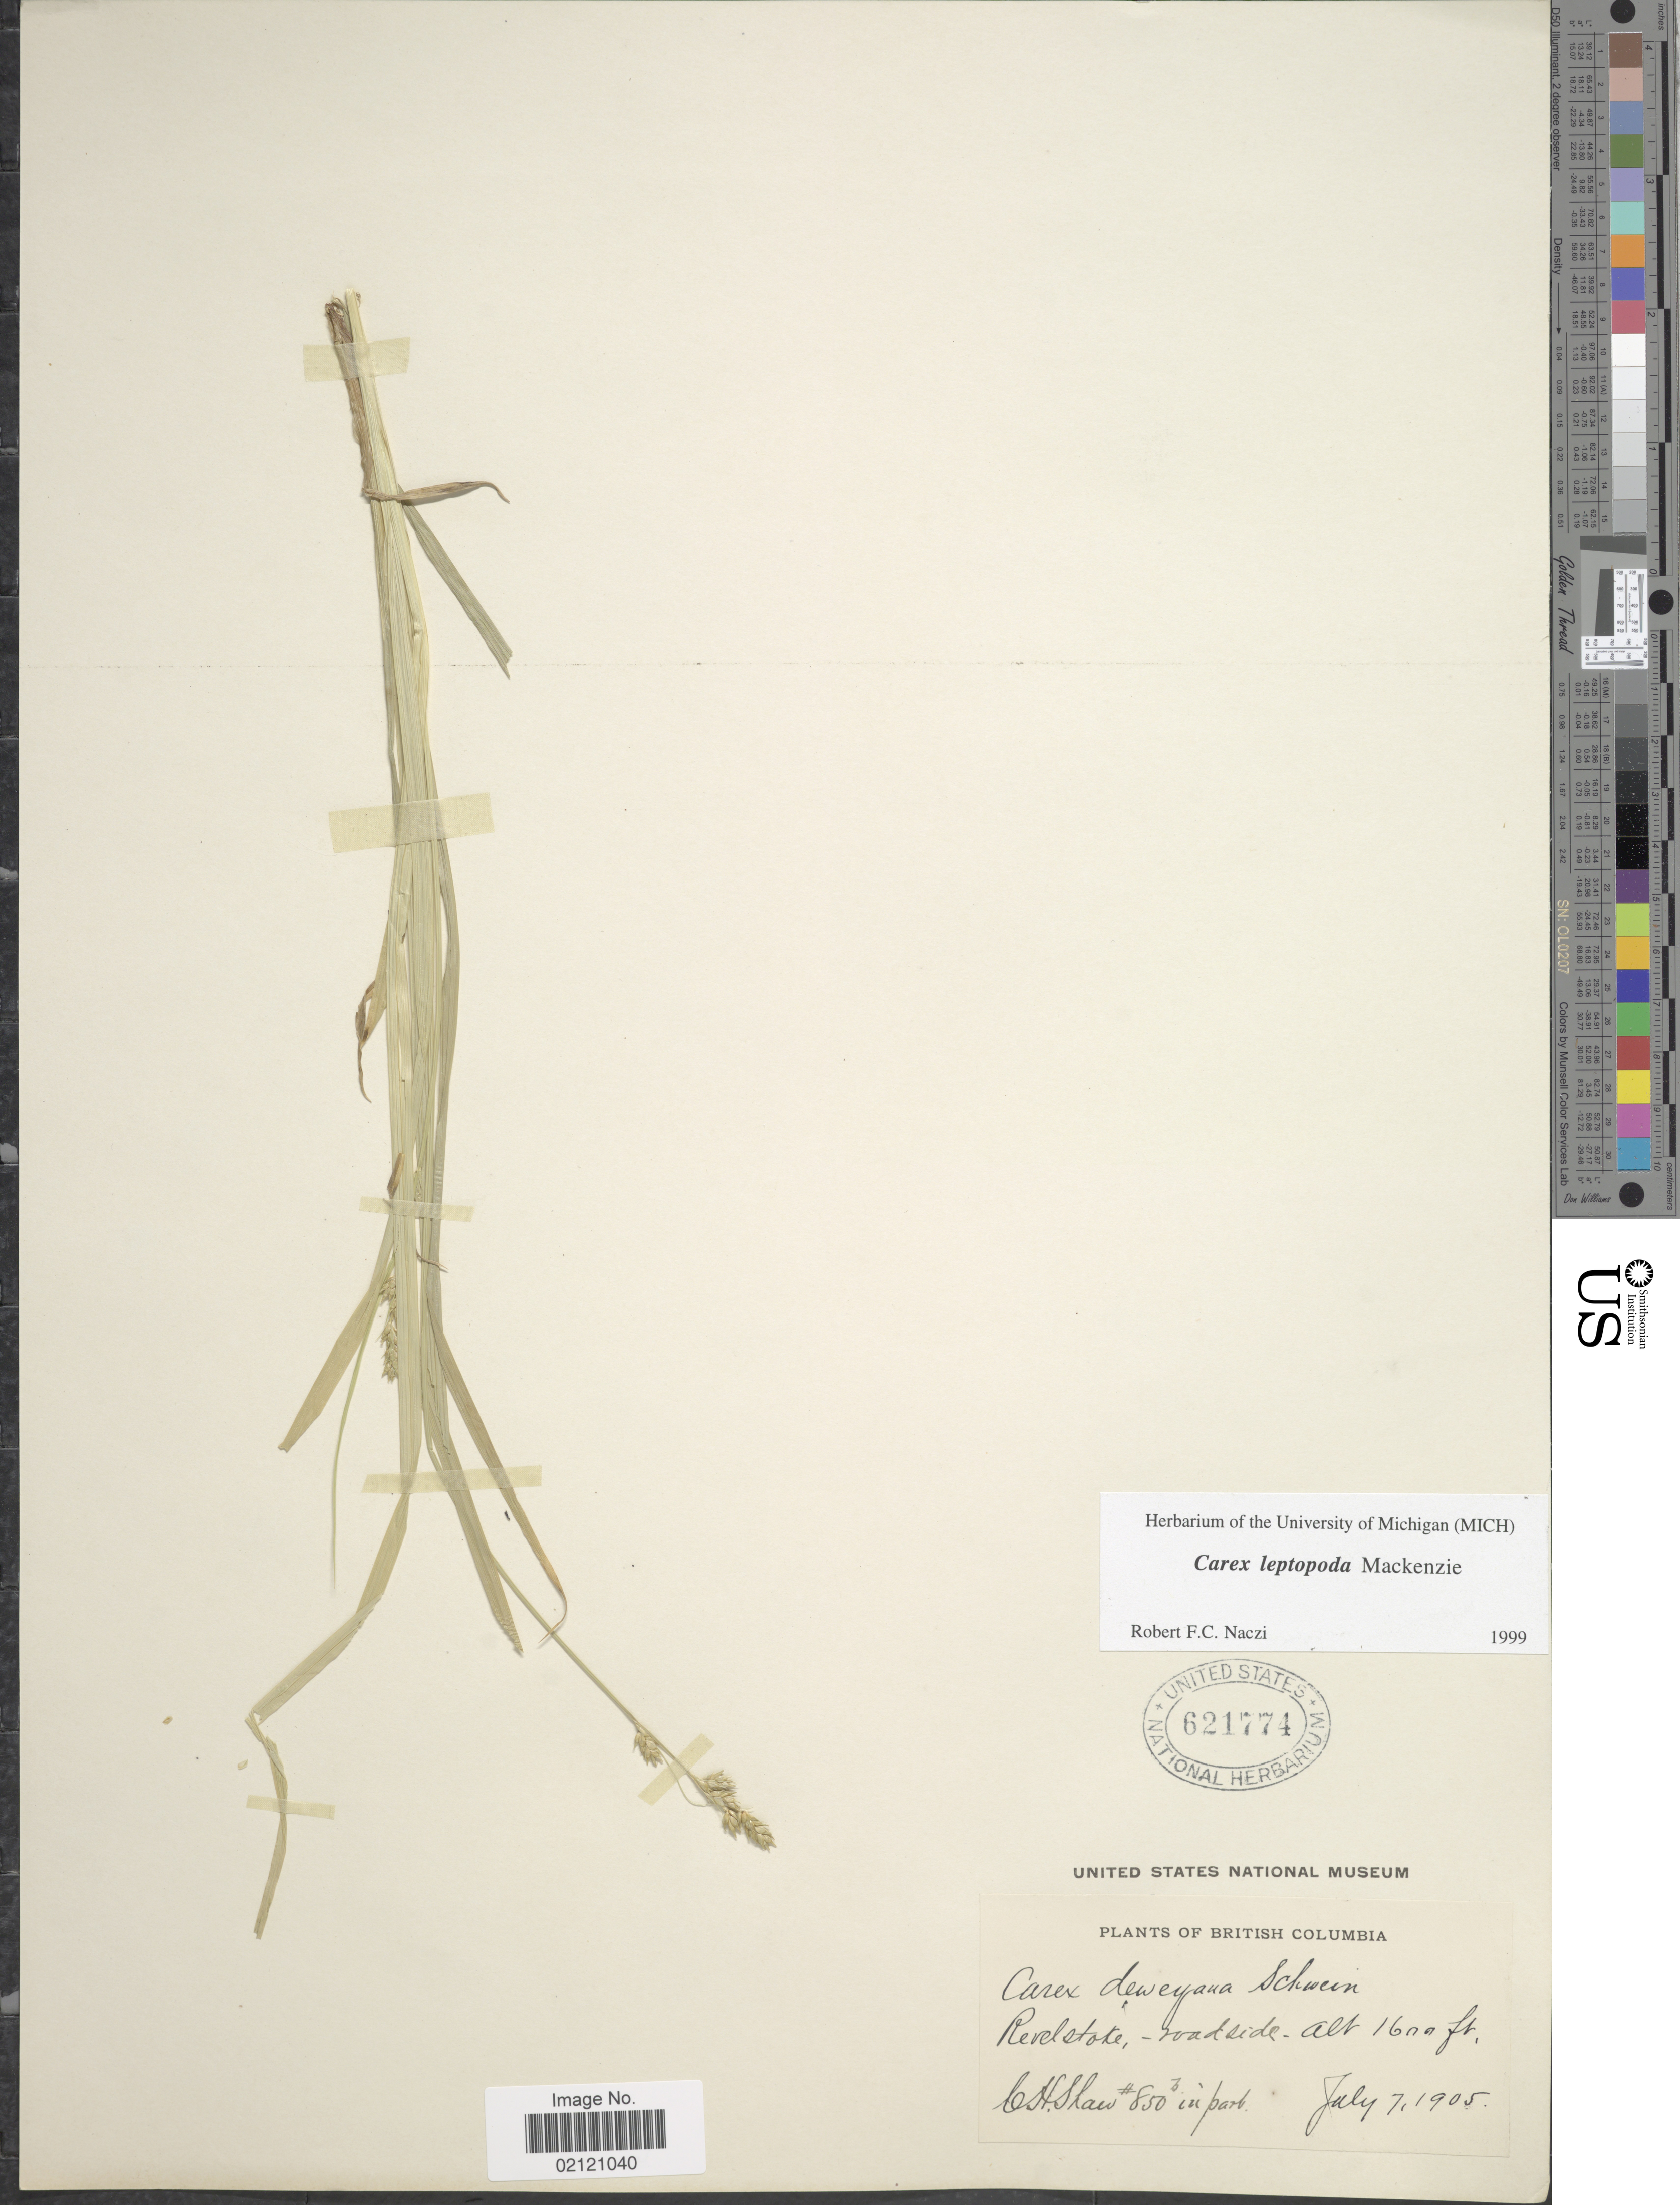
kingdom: Plantae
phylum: Tracheophyta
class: Liliopsida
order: Poales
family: Cyperaceae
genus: Carex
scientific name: Carex leptopoda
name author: Mack.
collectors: C. H. Shaw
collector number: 850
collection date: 1905-07-07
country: Canada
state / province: British Columbia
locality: Revelstoke, Roadside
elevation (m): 488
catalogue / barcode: US 621774